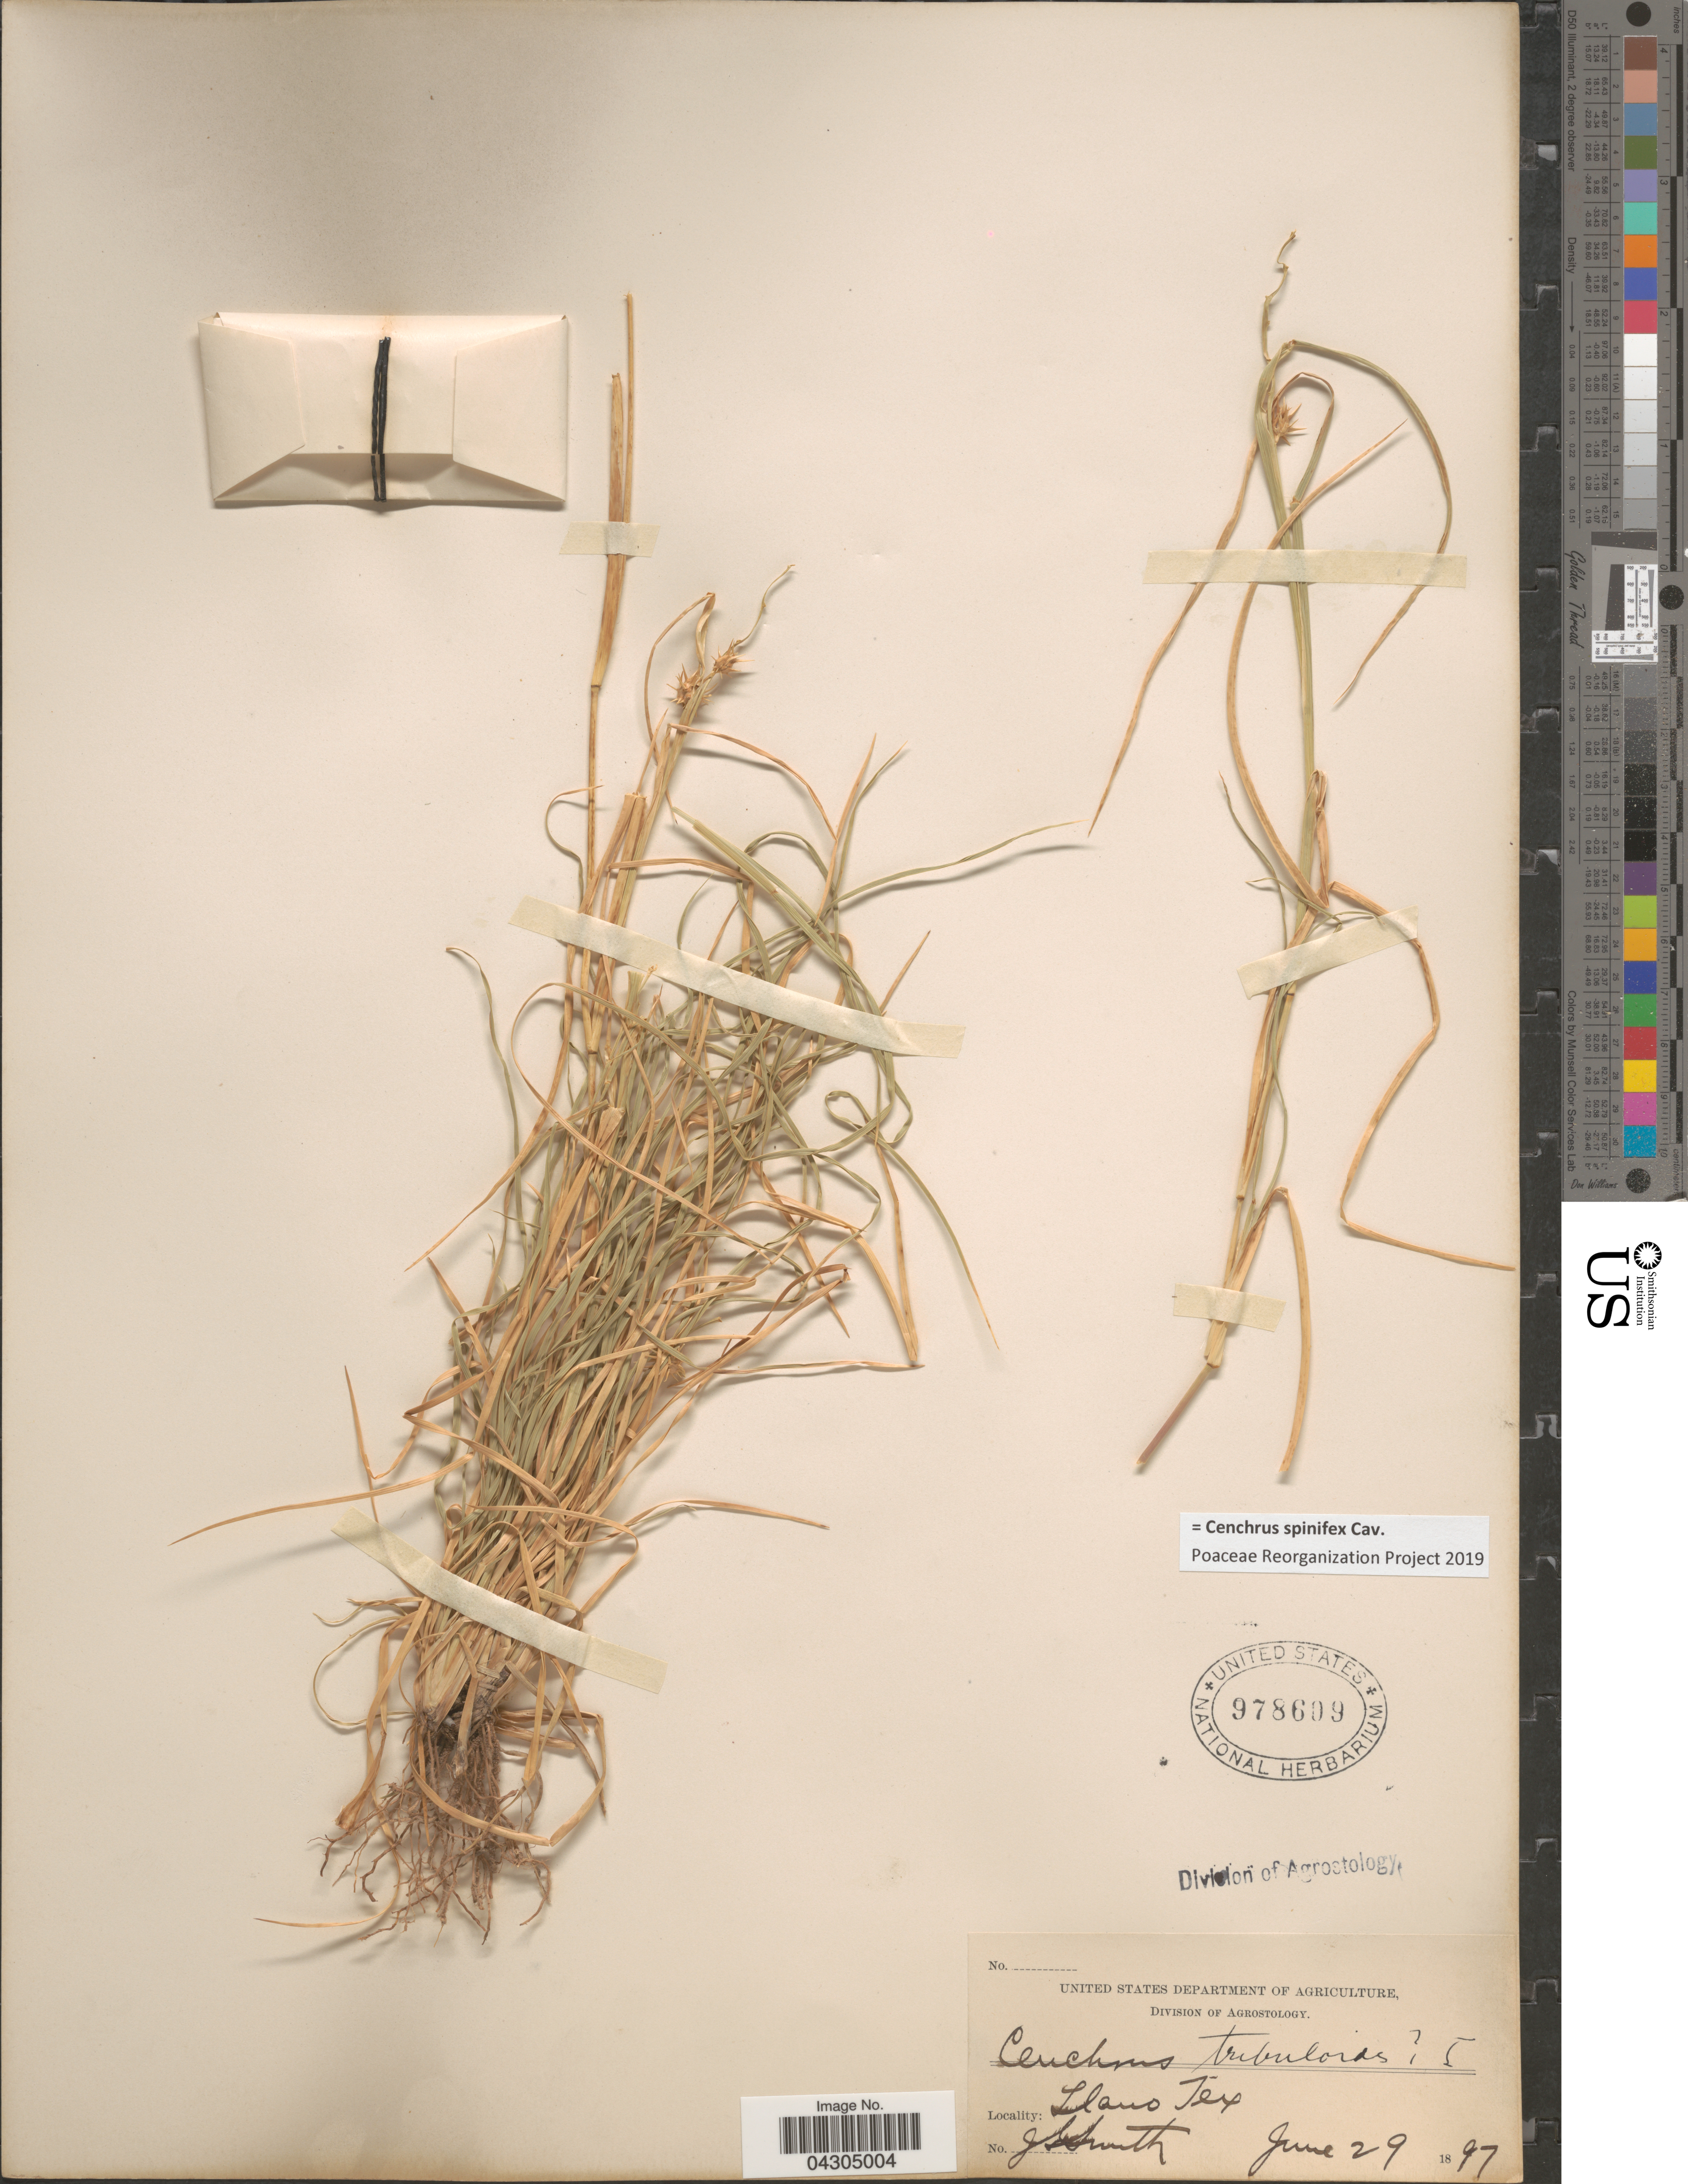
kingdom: Plantae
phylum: Tracheophyta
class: Liliopsida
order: Poales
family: Poaceae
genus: Cenchrus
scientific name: Cenchrus spinifex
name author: Cav.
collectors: J. G. Smith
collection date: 1897-06-29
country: United States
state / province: Texas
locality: Llano.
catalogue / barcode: US 978609